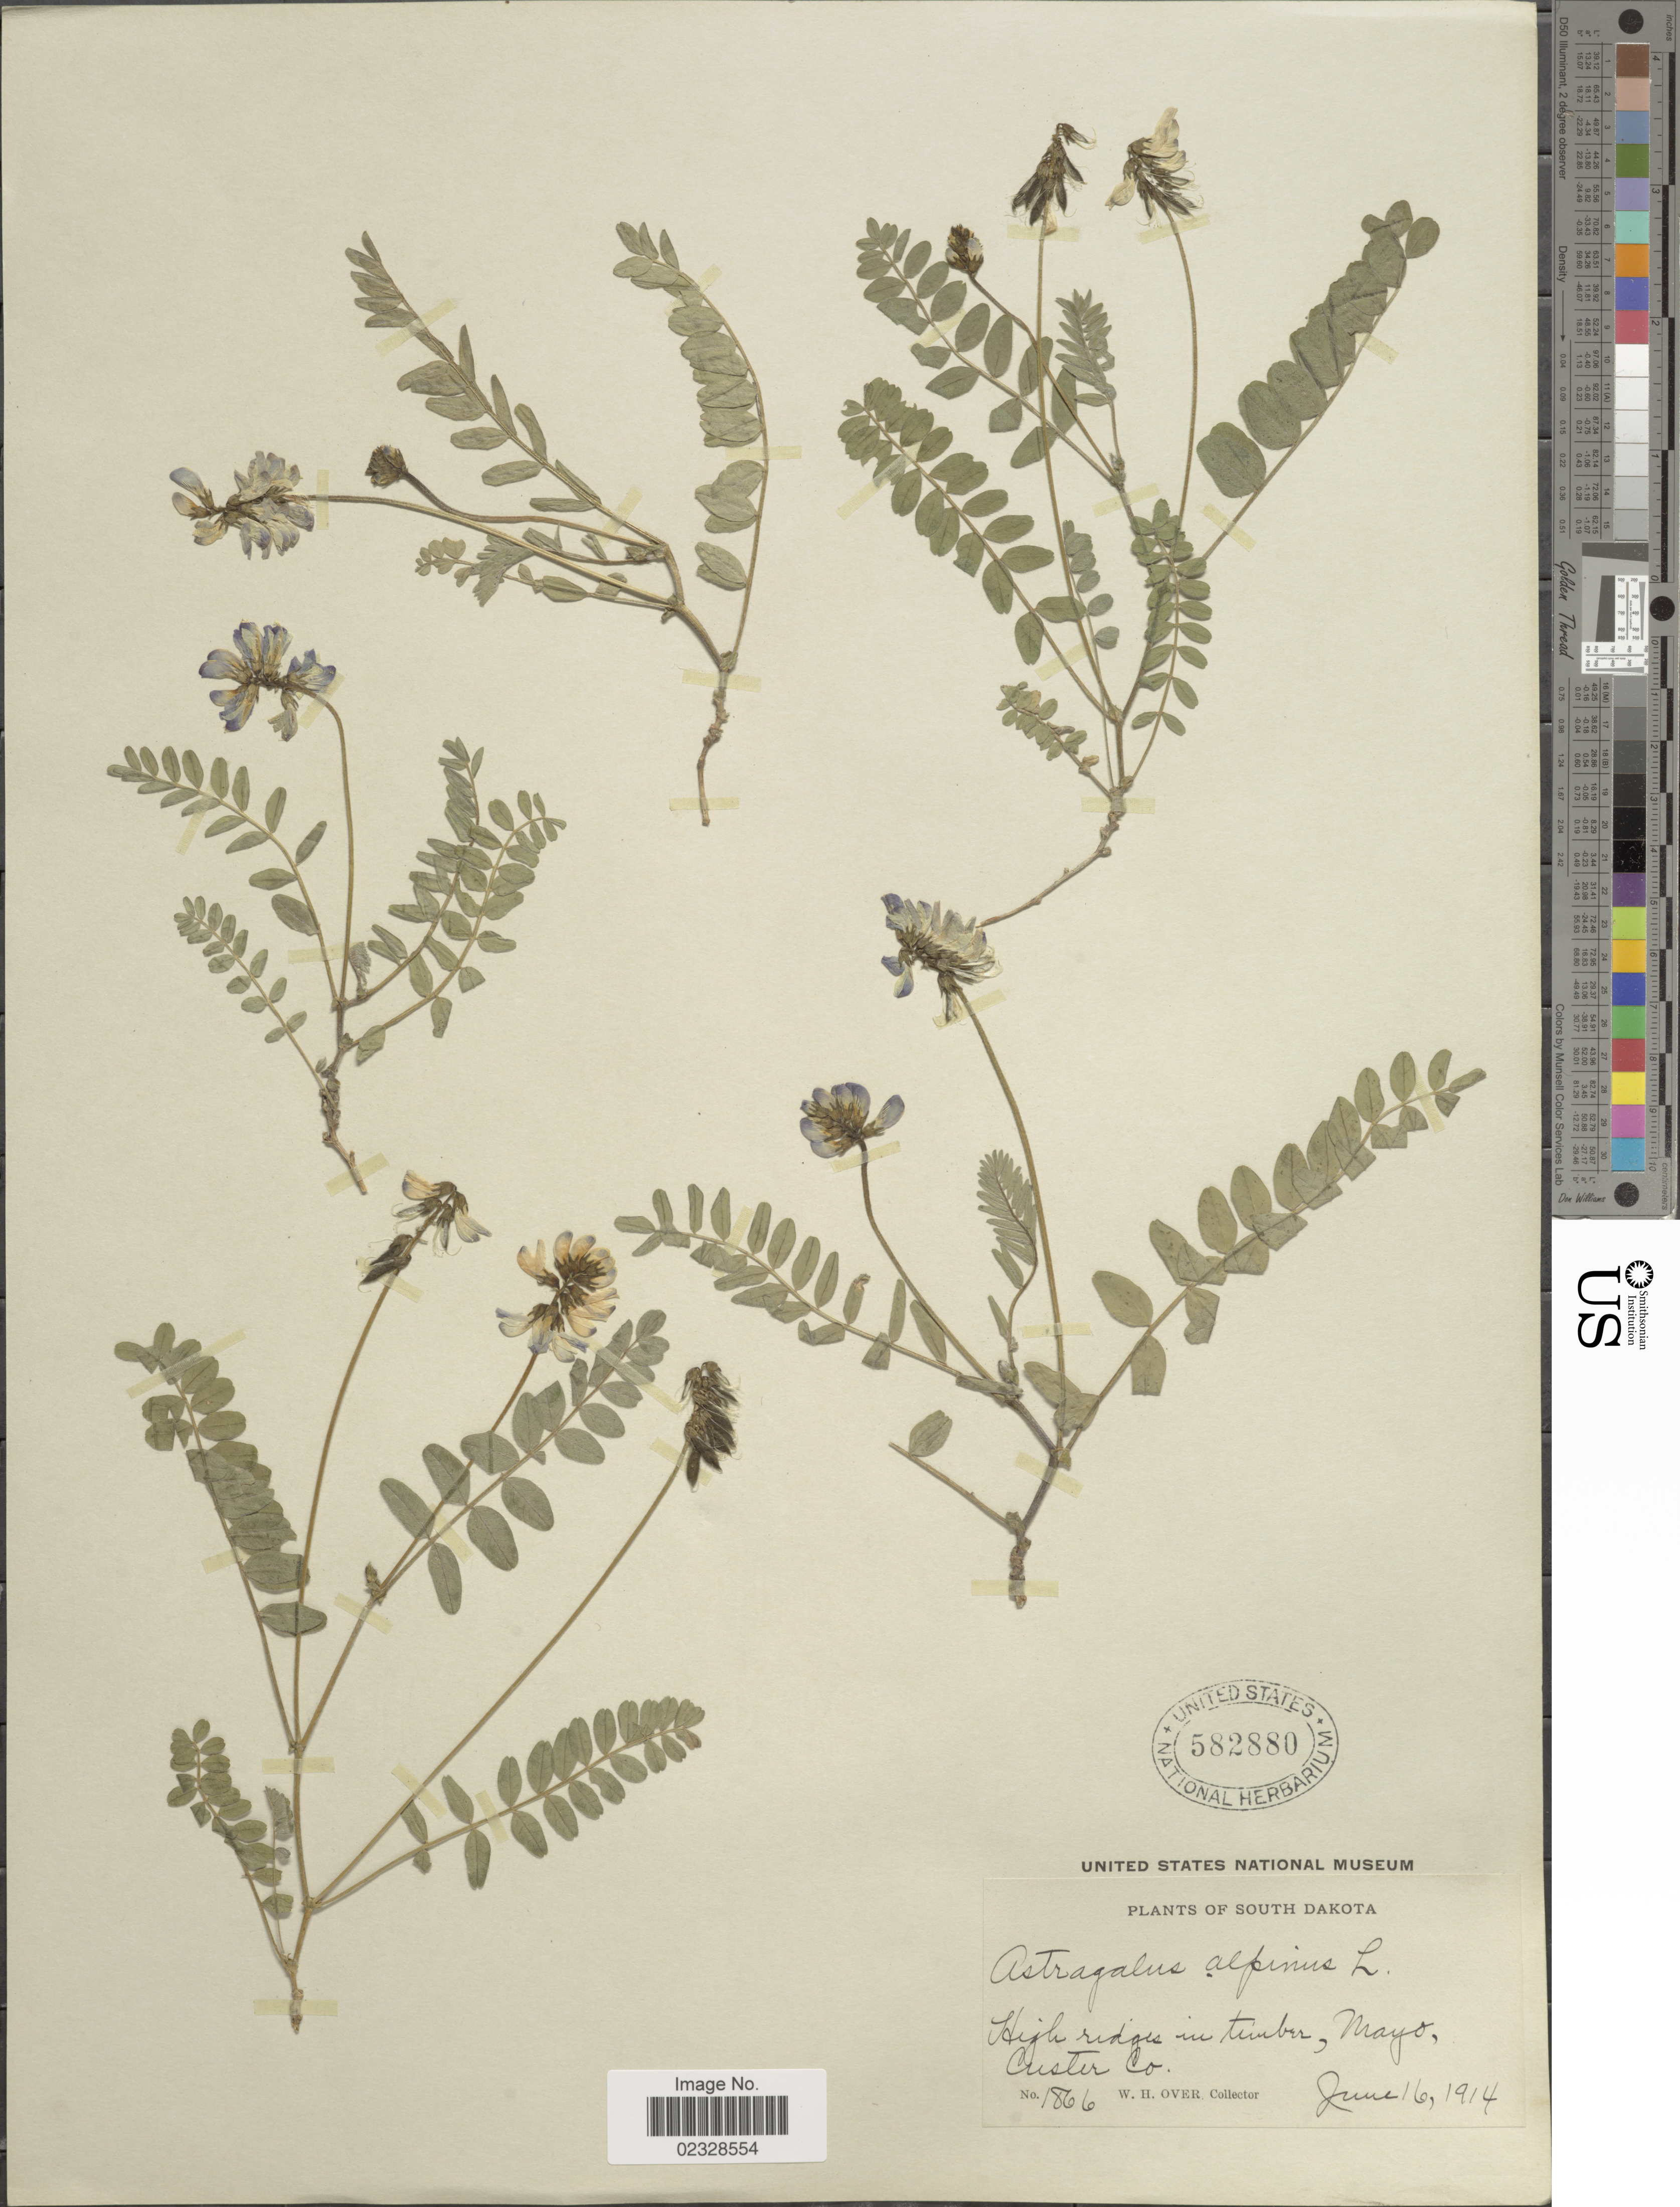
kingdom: Plantae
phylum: Tracheophyta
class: Magnoliopsida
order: Fabales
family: Fabaceae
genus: Astragalus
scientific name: Astragalus alpinus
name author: L.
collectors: W. Over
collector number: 1866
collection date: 1914-06-16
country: United States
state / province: South Dakota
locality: High ridges in timber, Mayo, Custer Co.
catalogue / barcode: US 582880